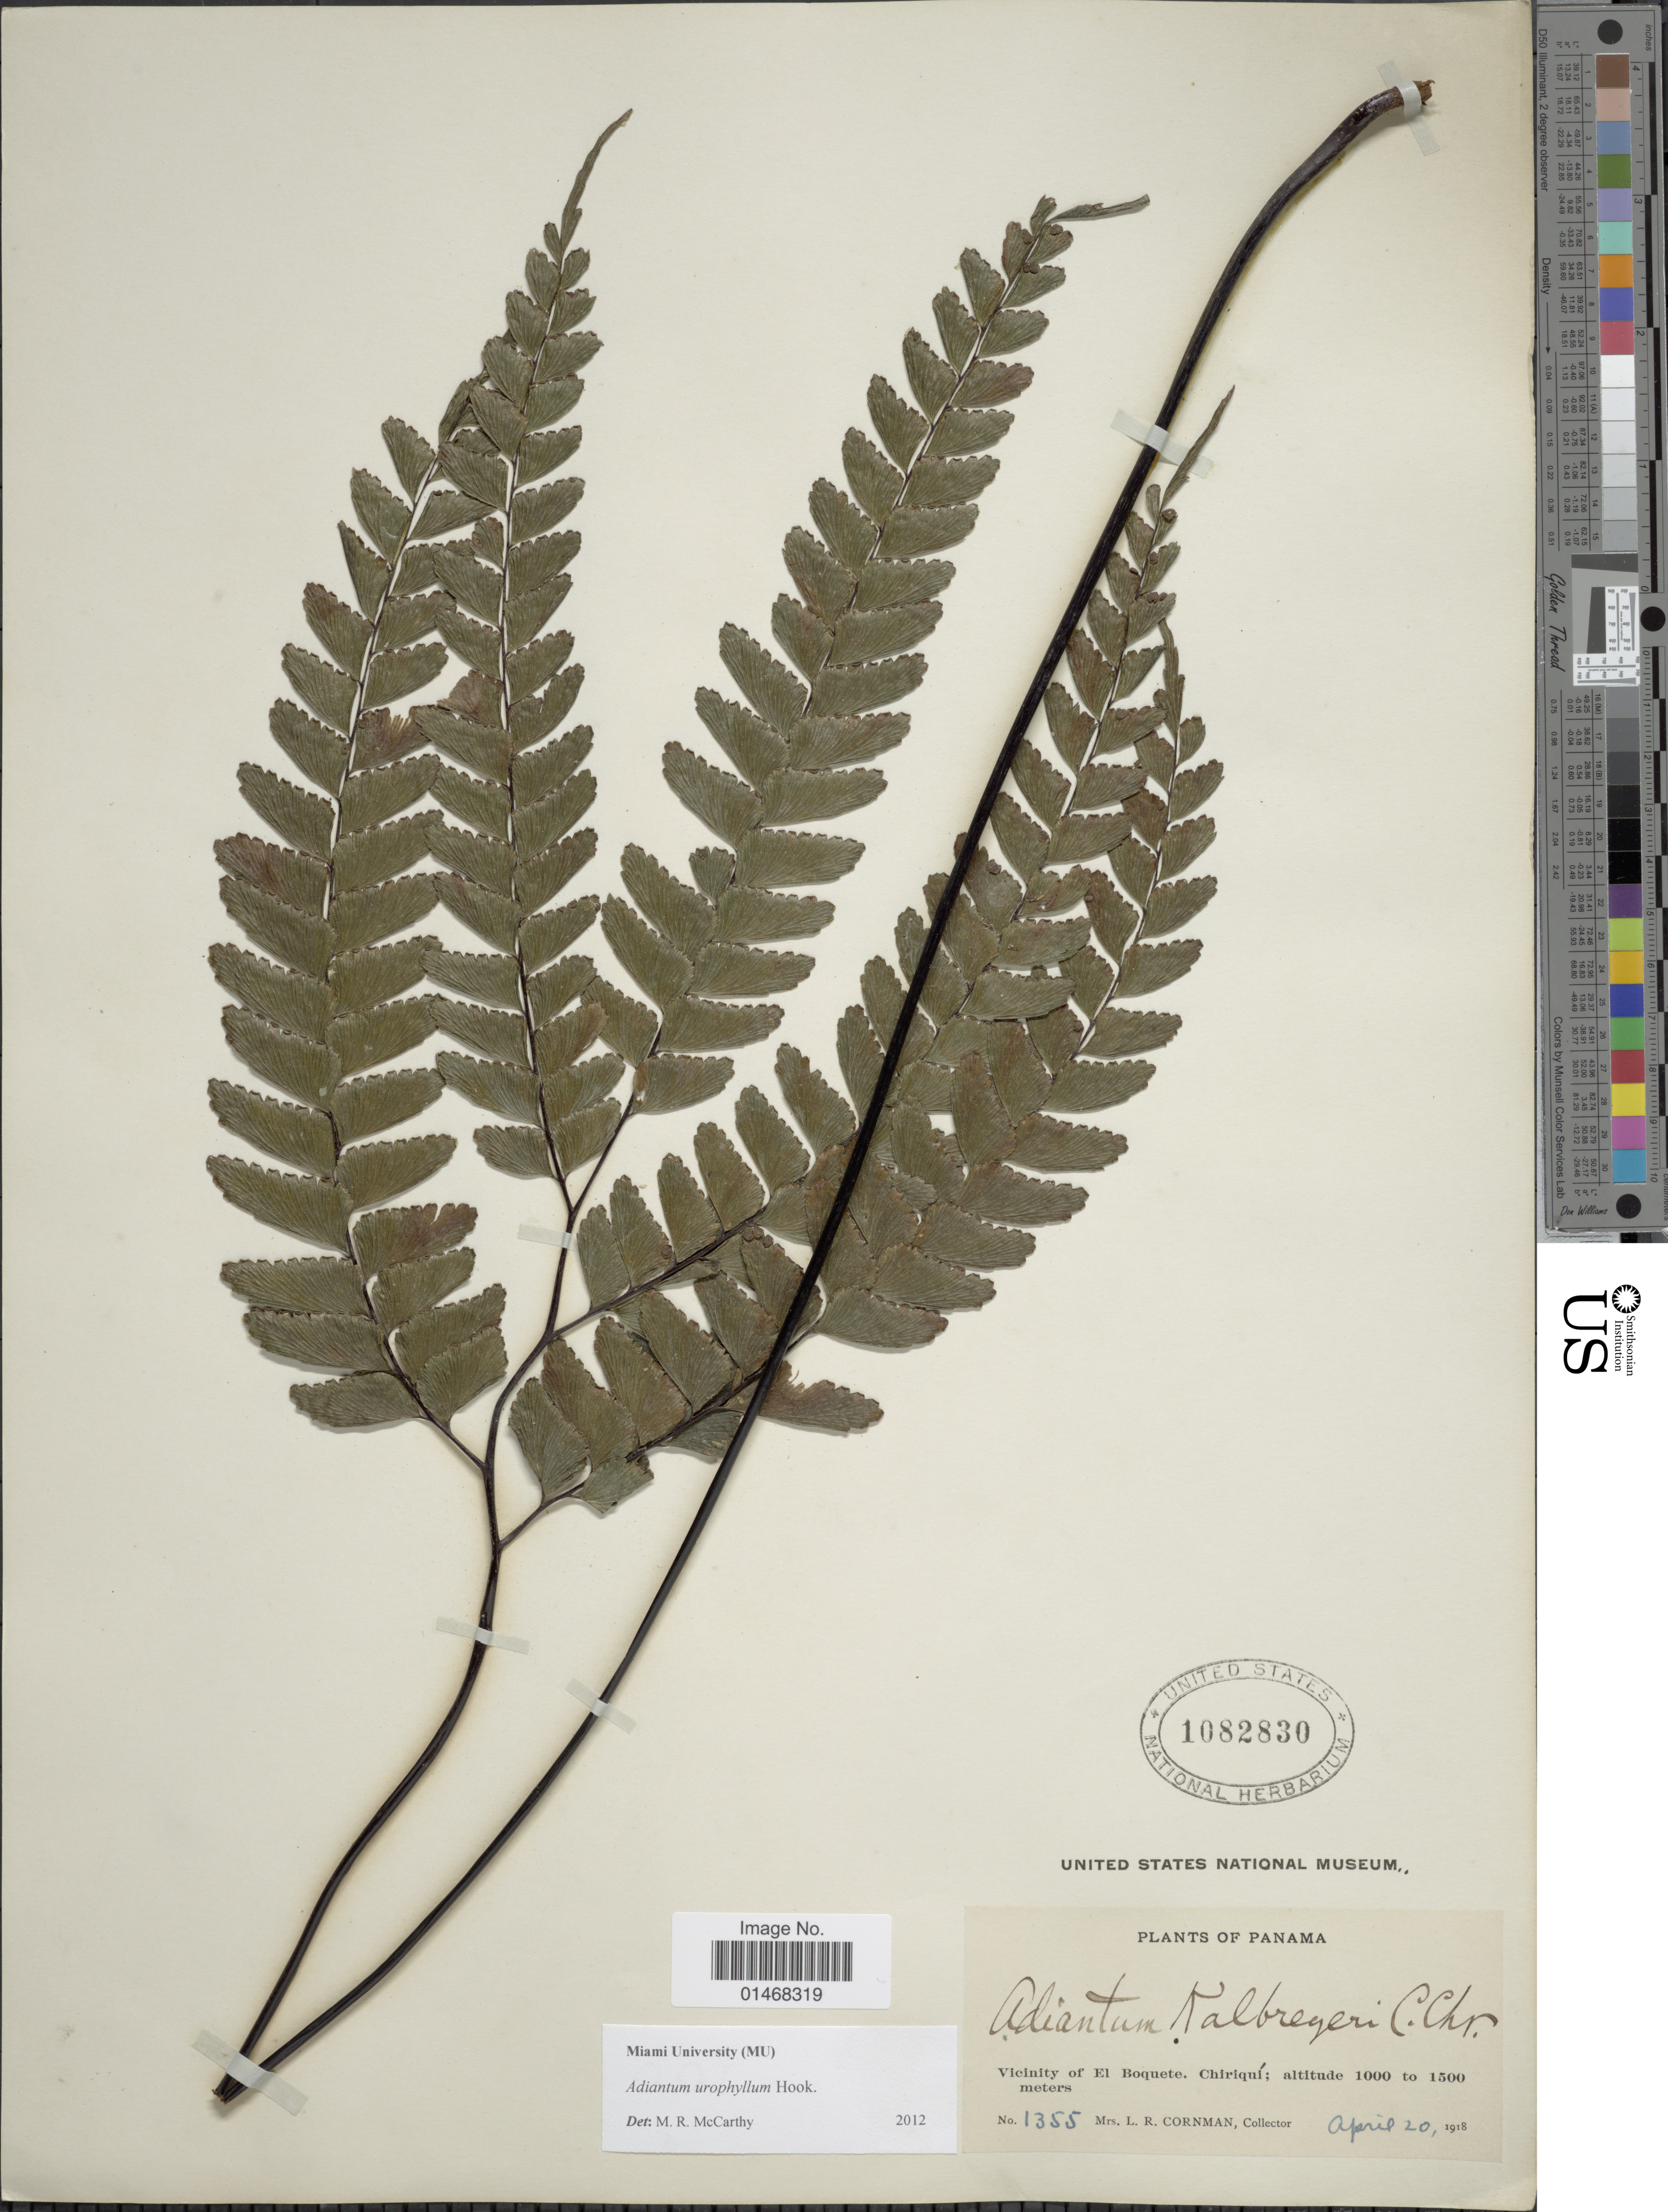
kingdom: Plantae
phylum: Tracheophyta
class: Polypodiopsida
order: Polypodiales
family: Pteridaceae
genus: Adiantum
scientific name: Adiantum urophyllum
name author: Hook.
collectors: L. Cornman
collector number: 1355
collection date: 1918-04-20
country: Panama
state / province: Chiriqui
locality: Vicinity of El Boquete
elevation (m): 1000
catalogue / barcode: US 1082830